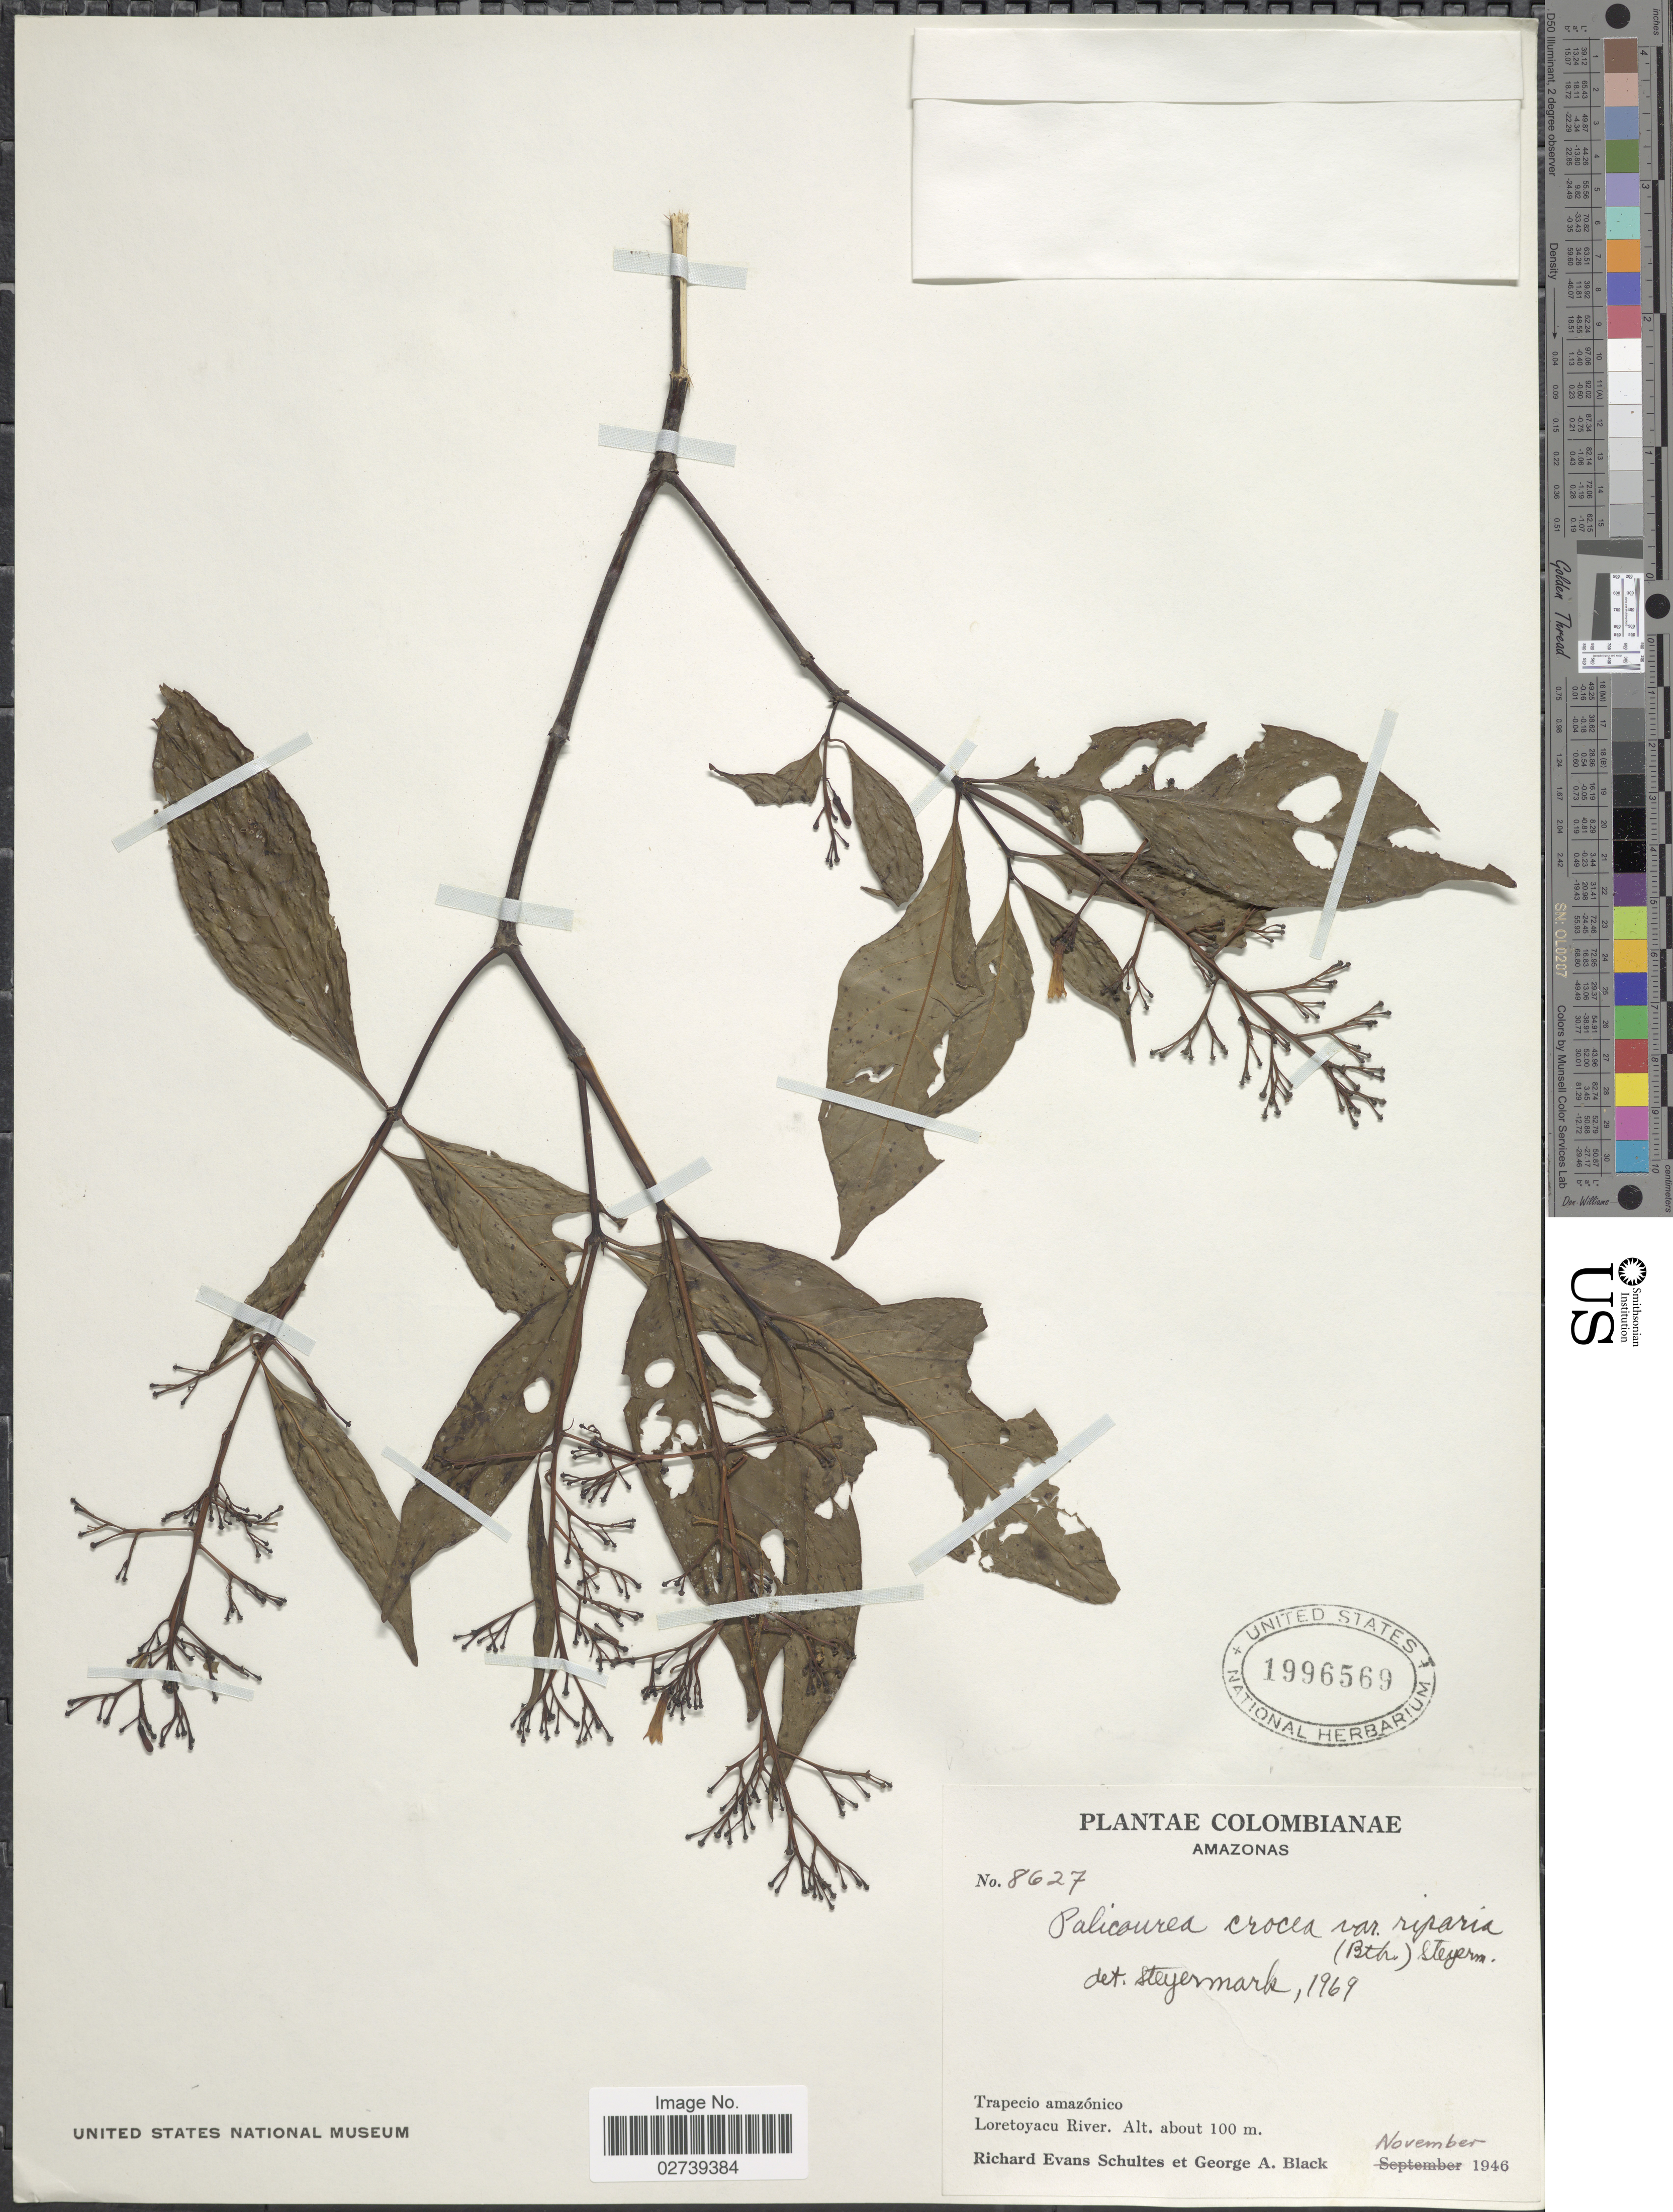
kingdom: Plantae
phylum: Tracheophyta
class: Magnoliopsida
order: Gentianales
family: Rubiaceae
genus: Palicourea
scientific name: Palicourea crocea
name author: (Sw.) Schult.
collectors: R. E. Schultes & G. A. Black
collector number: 8627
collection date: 1946-11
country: Colombia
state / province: Amazônas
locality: Trapecio amazonica, Loretoyacu River.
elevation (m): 100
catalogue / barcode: US 1996569